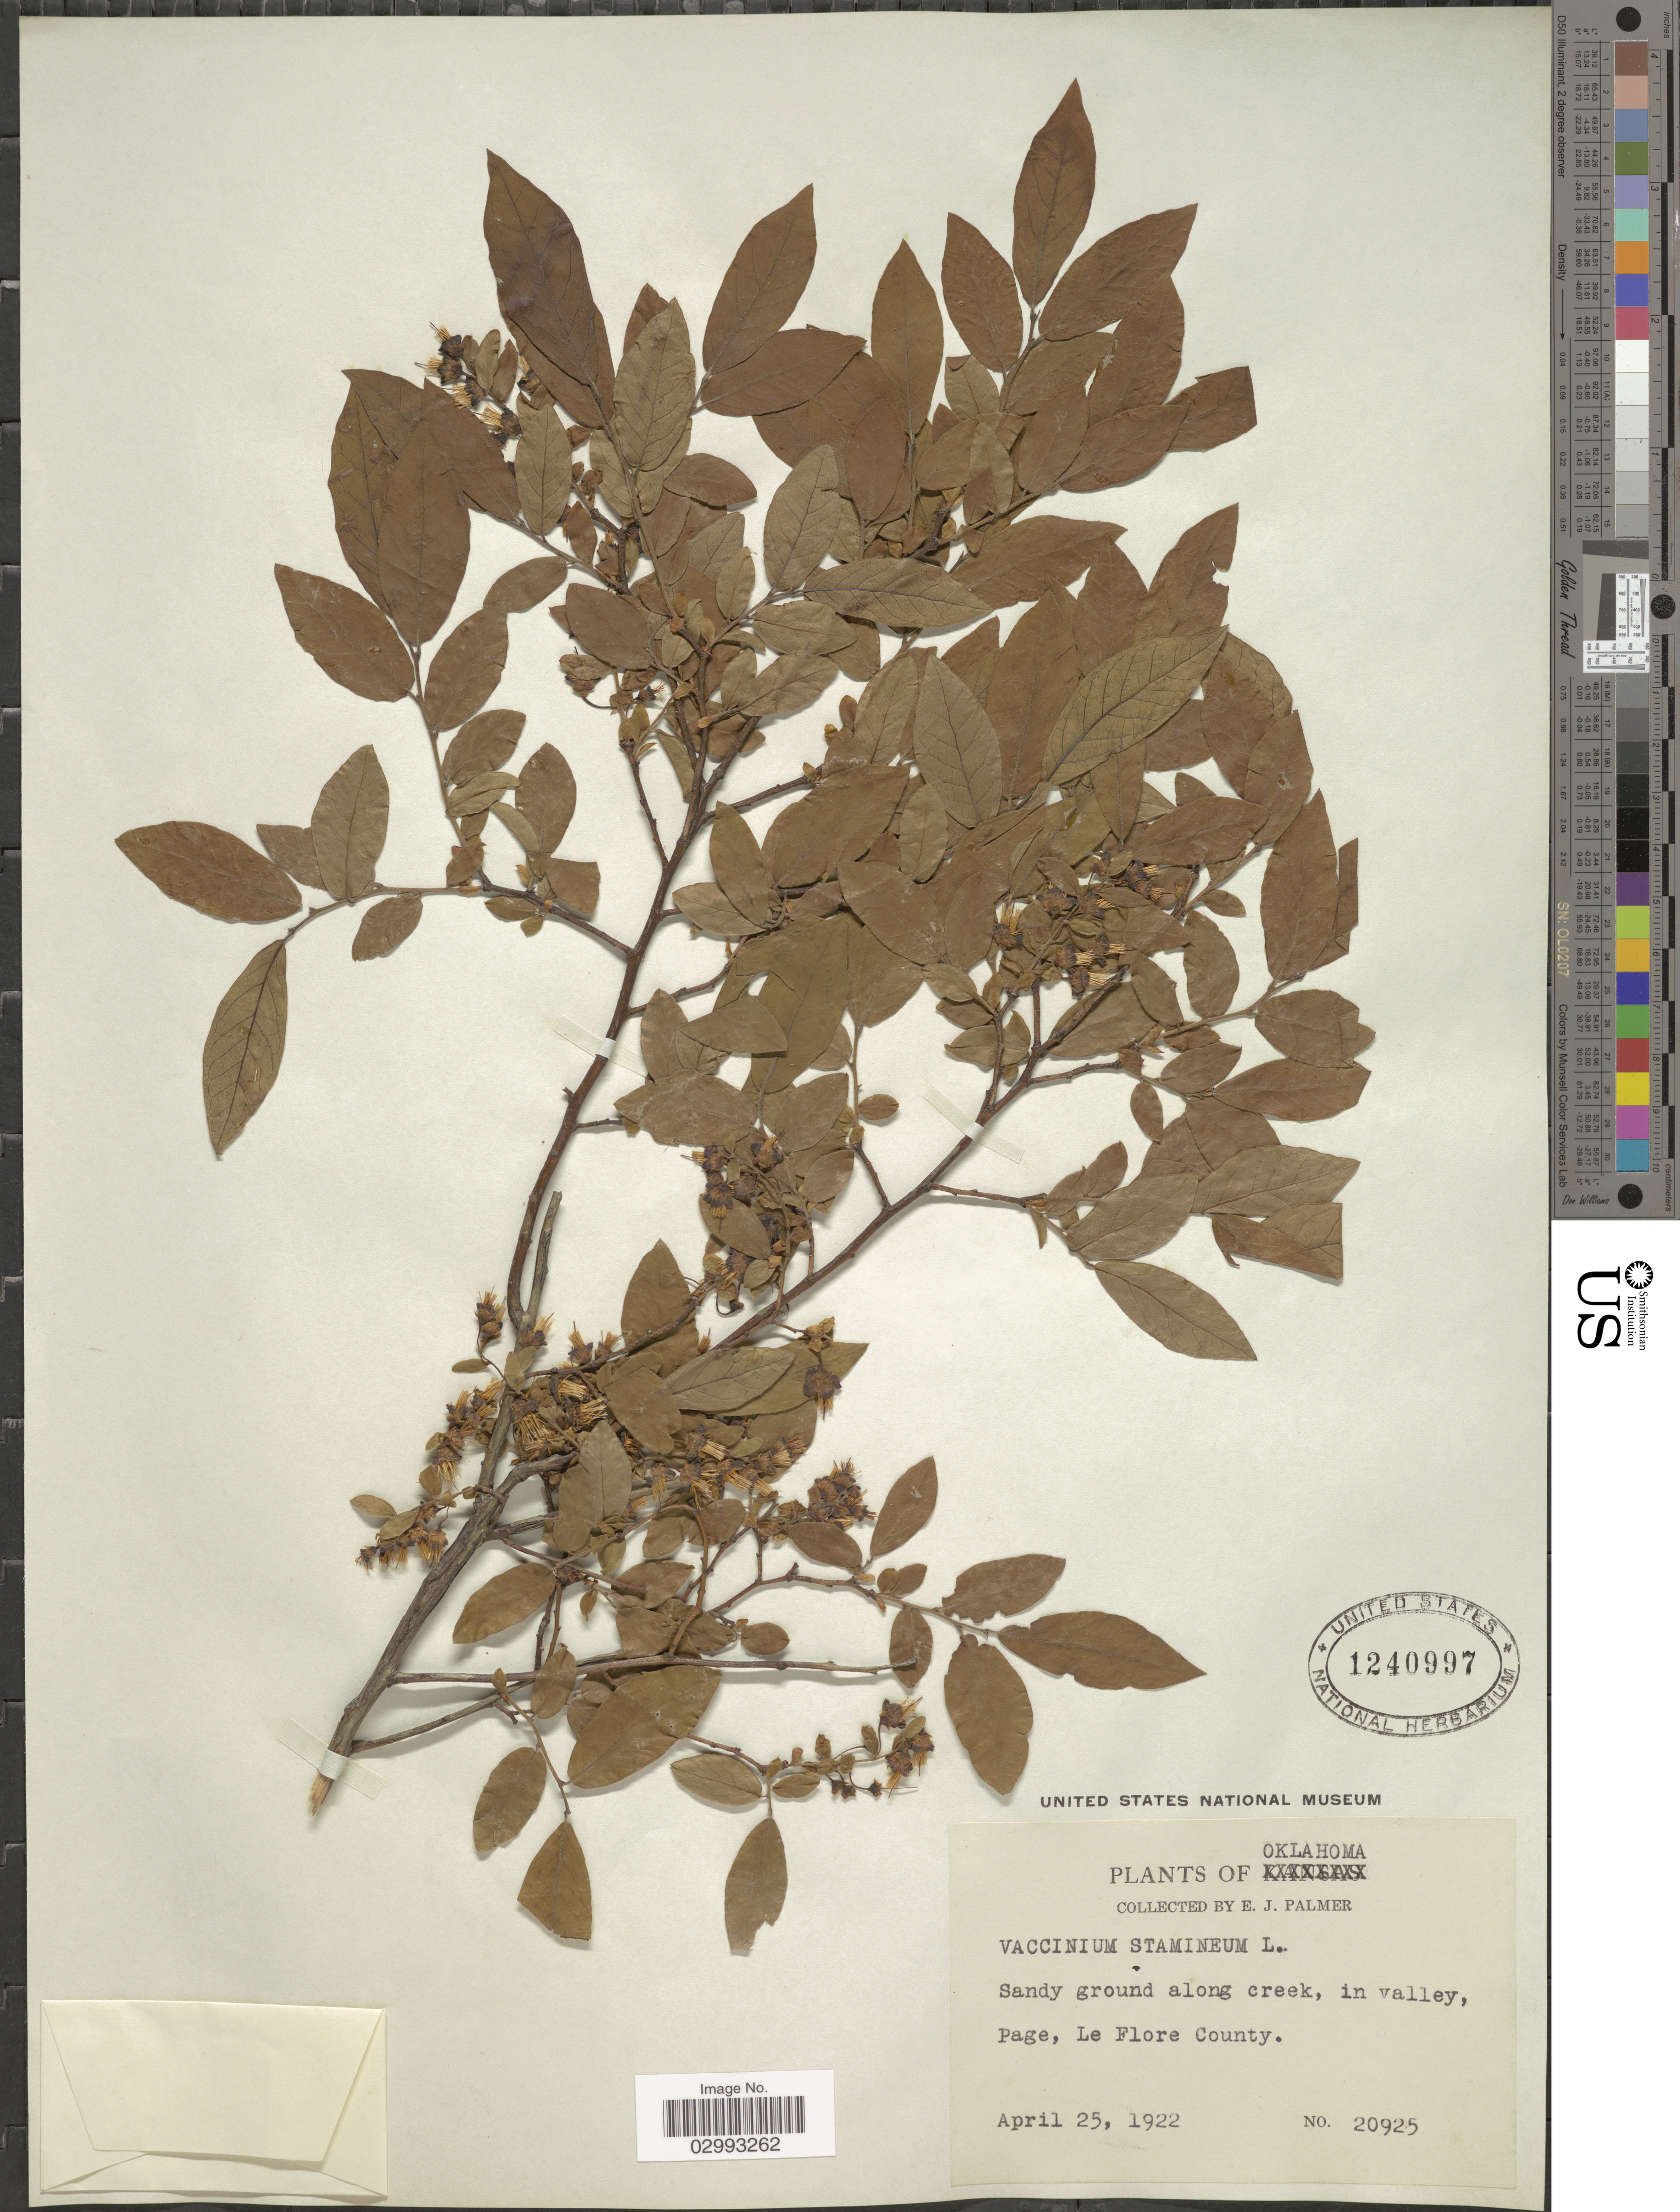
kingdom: Plantae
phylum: Tracheophyta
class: Magnoliopsida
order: Ericales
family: Ericaceae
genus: Polycodium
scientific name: Polycodium stamineum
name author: (L.) Greene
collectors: E. J. Palmer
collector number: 20925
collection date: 1922-04-25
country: United States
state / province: Oklahoma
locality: Sandy ground along creek, in valley, Page, Le Flore County.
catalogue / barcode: US 1240997